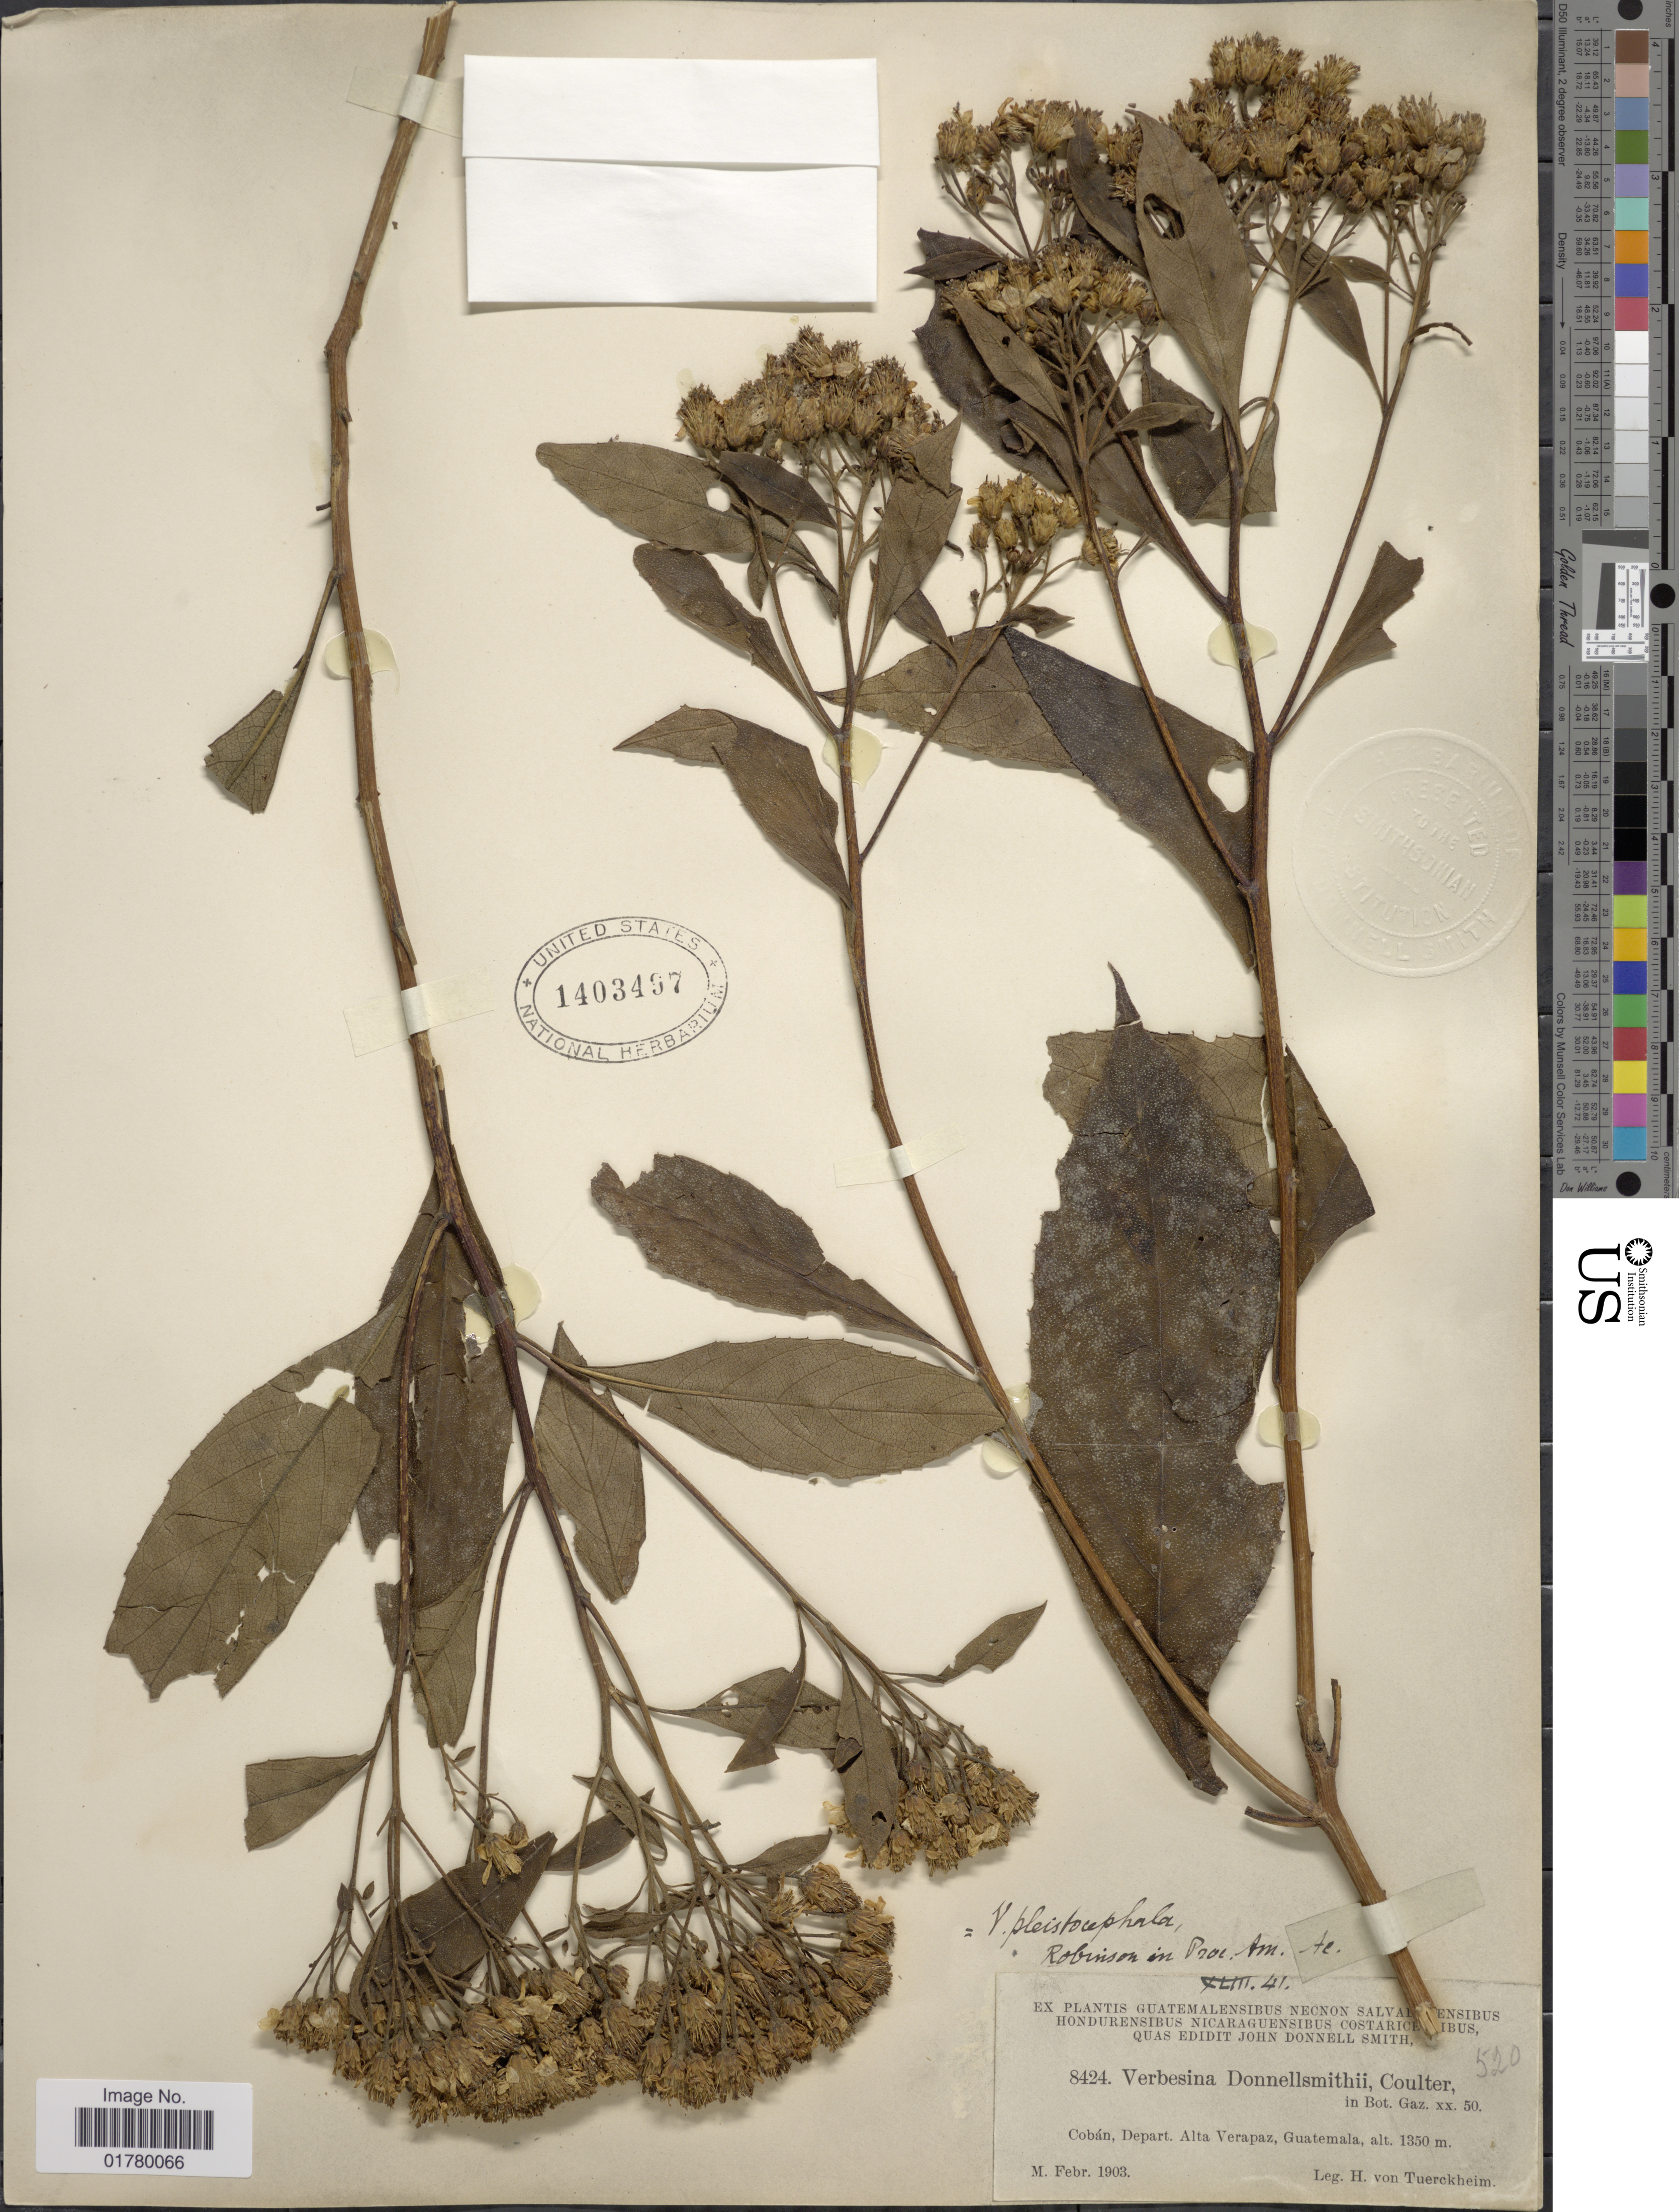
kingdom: Plantae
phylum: Tracheophyta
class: Magnoliopsida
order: Asterales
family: Asteraceae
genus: Verbesina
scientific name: Verbesina pleistocephala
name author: (Donn. Sm.) B.L. Rob.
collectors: H. von Tuerckheim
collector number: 8424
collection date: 1903-02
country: Guatemala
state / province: Alta Verapaz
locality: Cobán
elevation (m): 1350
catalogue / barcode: US 1403497